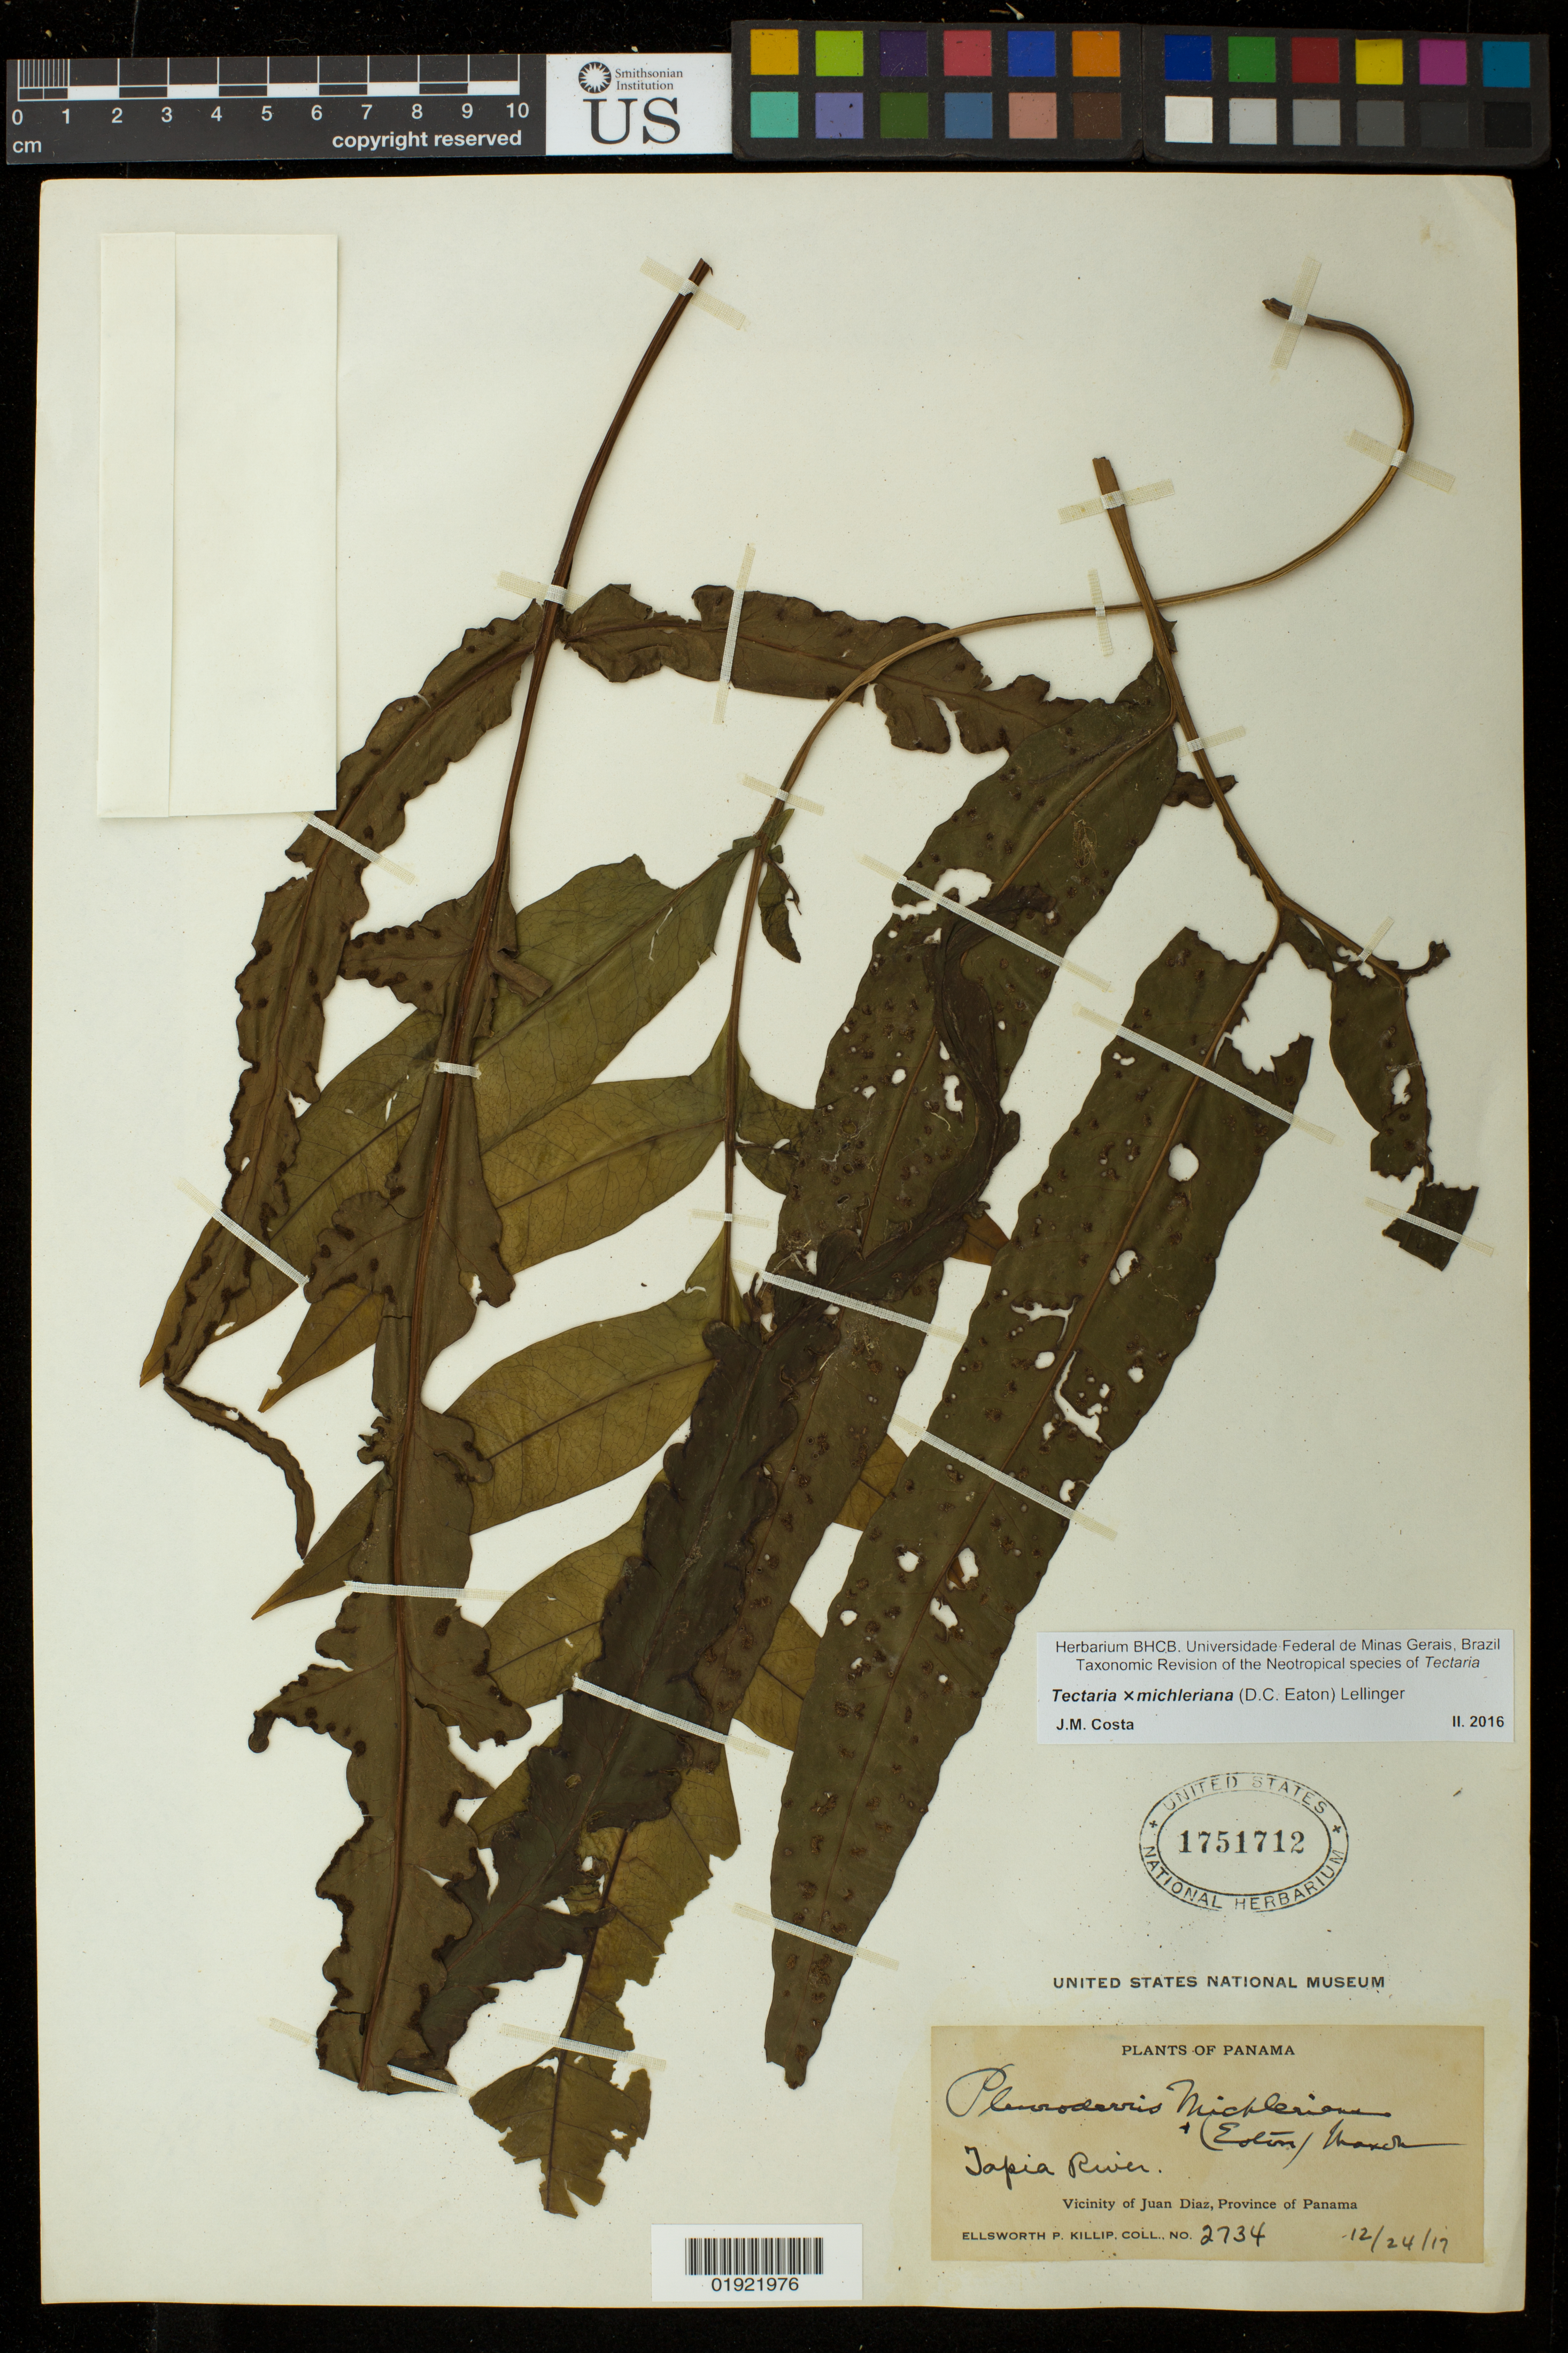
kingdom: Plantae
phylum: Tracheophyta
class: Polypodiopsida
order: Polypodiales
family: Tectariaceae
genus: Tectaria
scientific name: Tectaria x michleriana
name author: (D.C. Eaton) Lellinger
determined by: Costa, J. M.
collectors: E. P. Killip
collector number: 2734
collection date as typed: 12/24/17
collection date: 1917-12-24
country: Panama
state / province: Panamá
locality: Vicinity of Juan Diaz, Japia River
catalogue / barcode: US 1751712